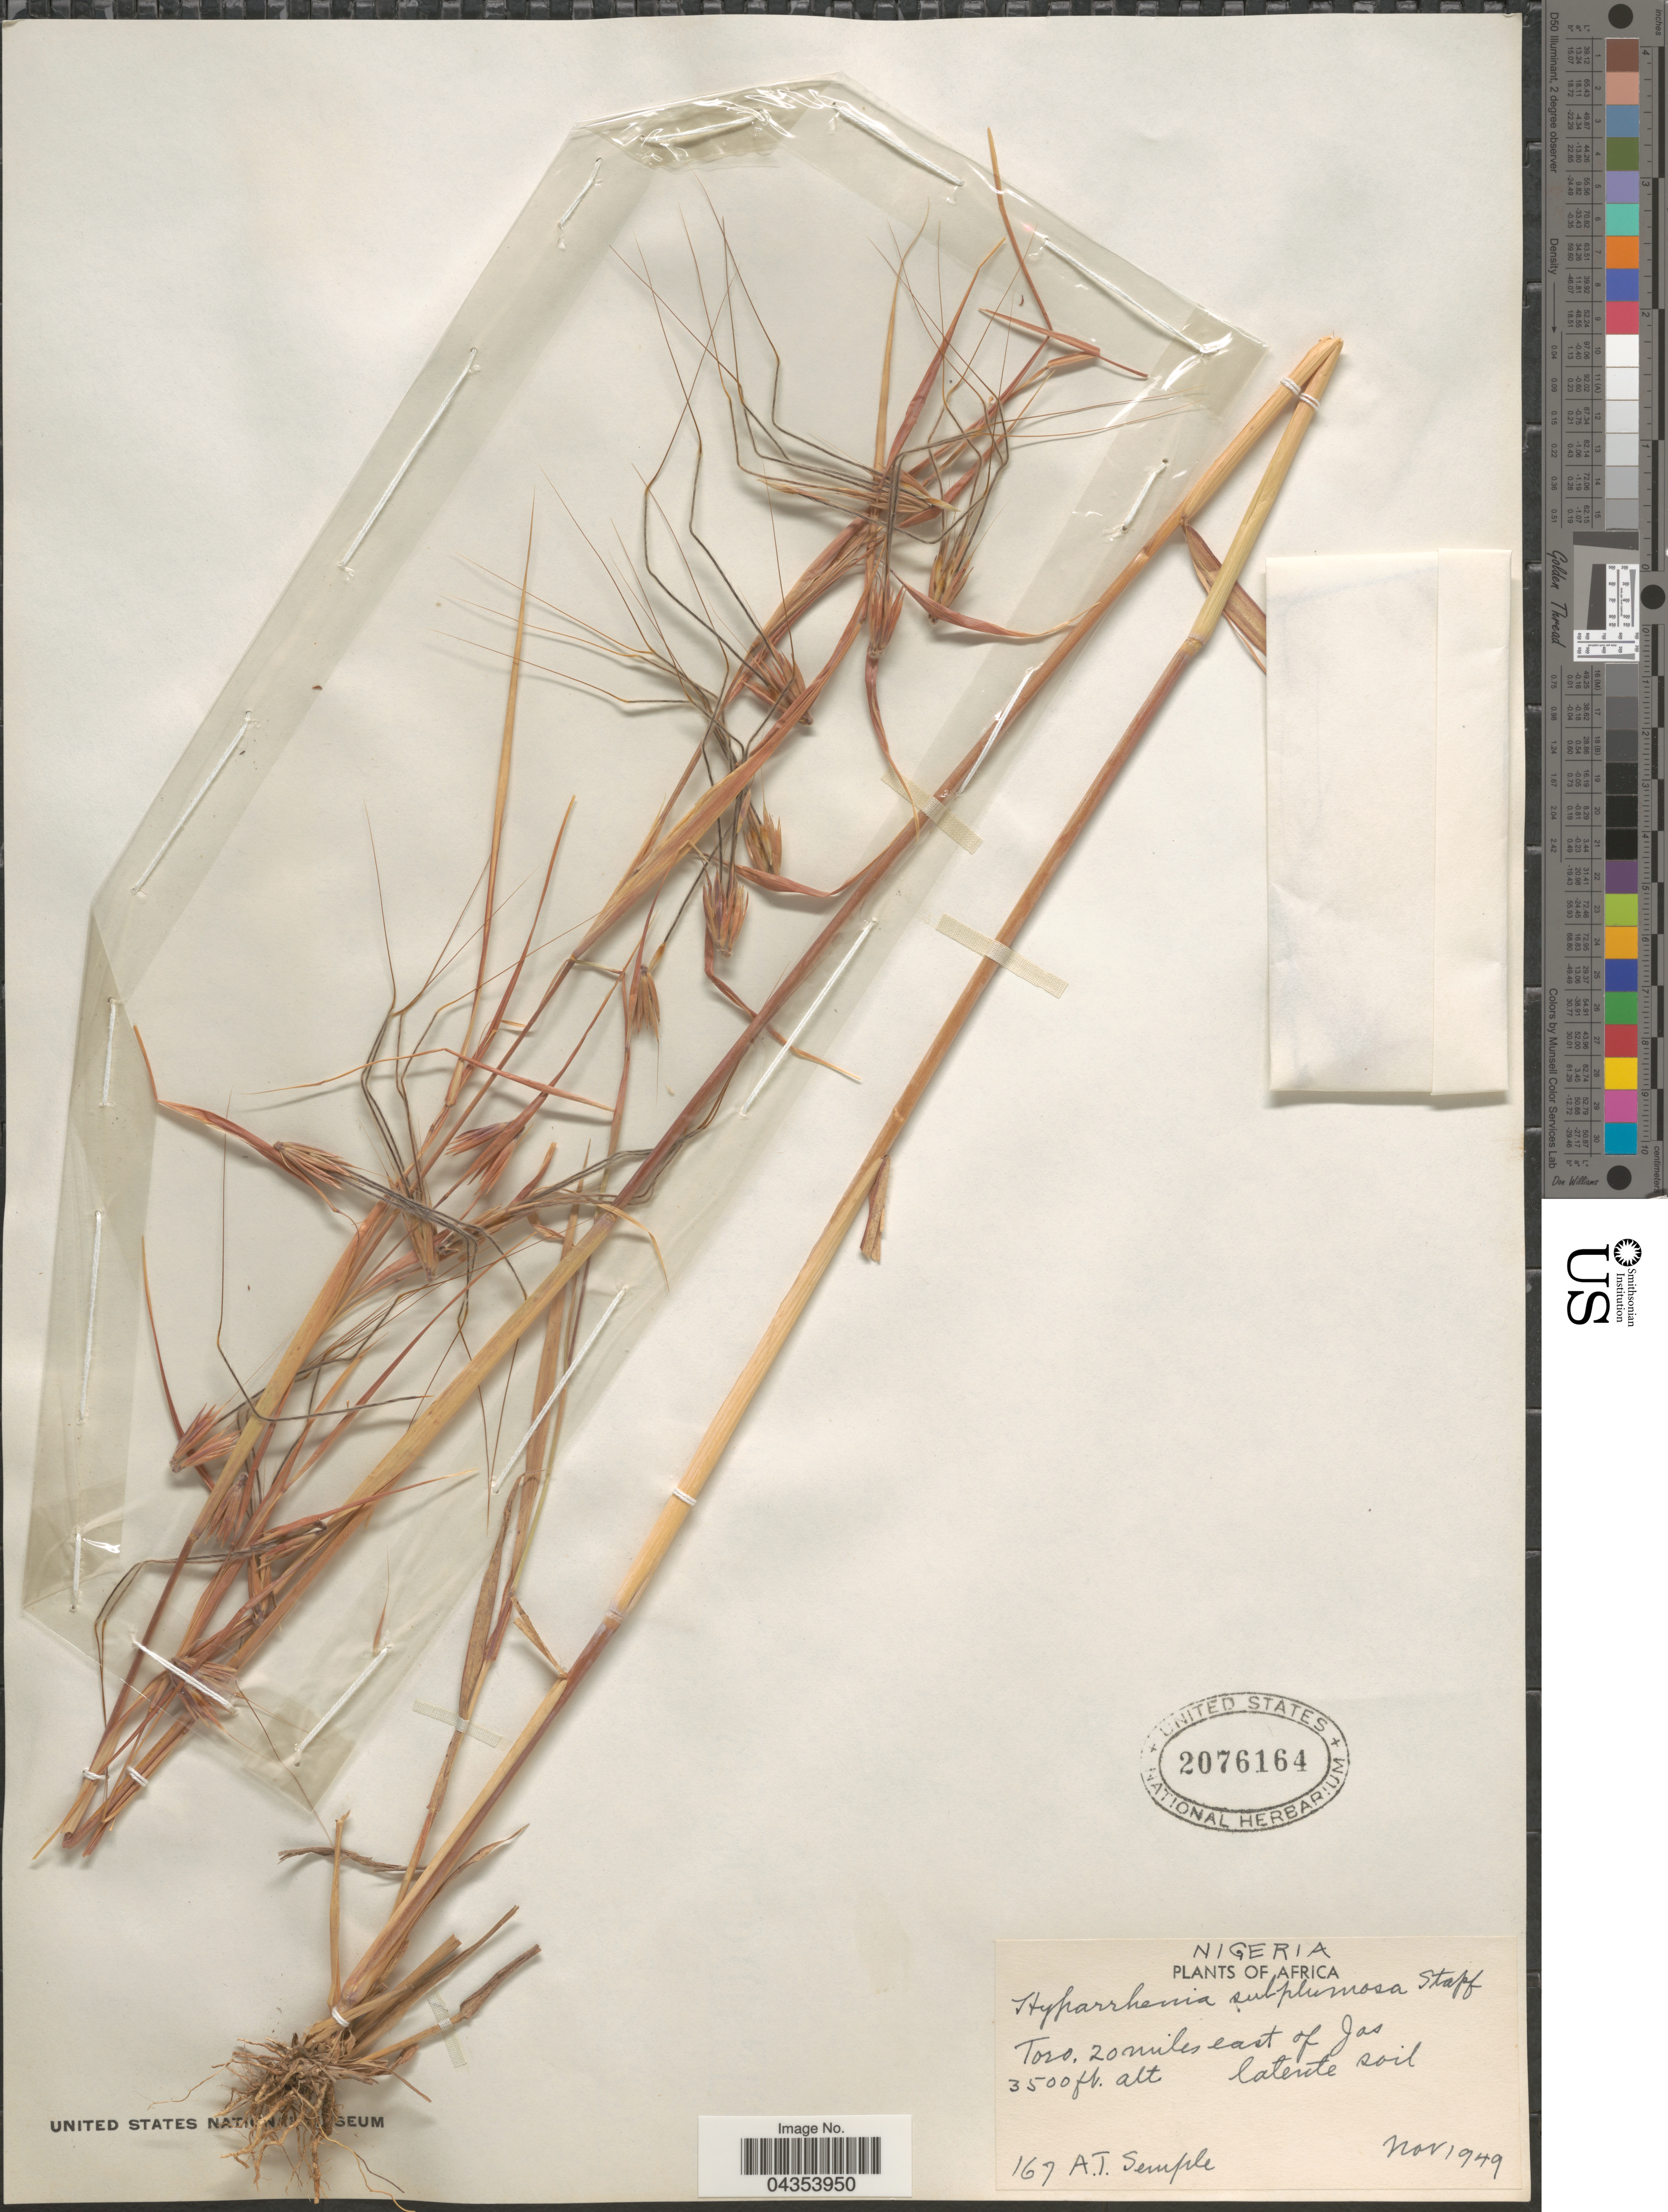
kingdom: Plantae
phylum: Tracheophyta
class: Liliopsida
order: Poales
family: Poaceae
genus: Hyparrhenia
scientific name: Hyparrhenia subplumosa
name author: Stapf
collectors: A. Semple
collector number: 167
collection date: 1949-11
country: Nigeria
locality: Toro, 20 miles east of Jos.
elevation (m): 1067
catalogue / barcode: US 2076164